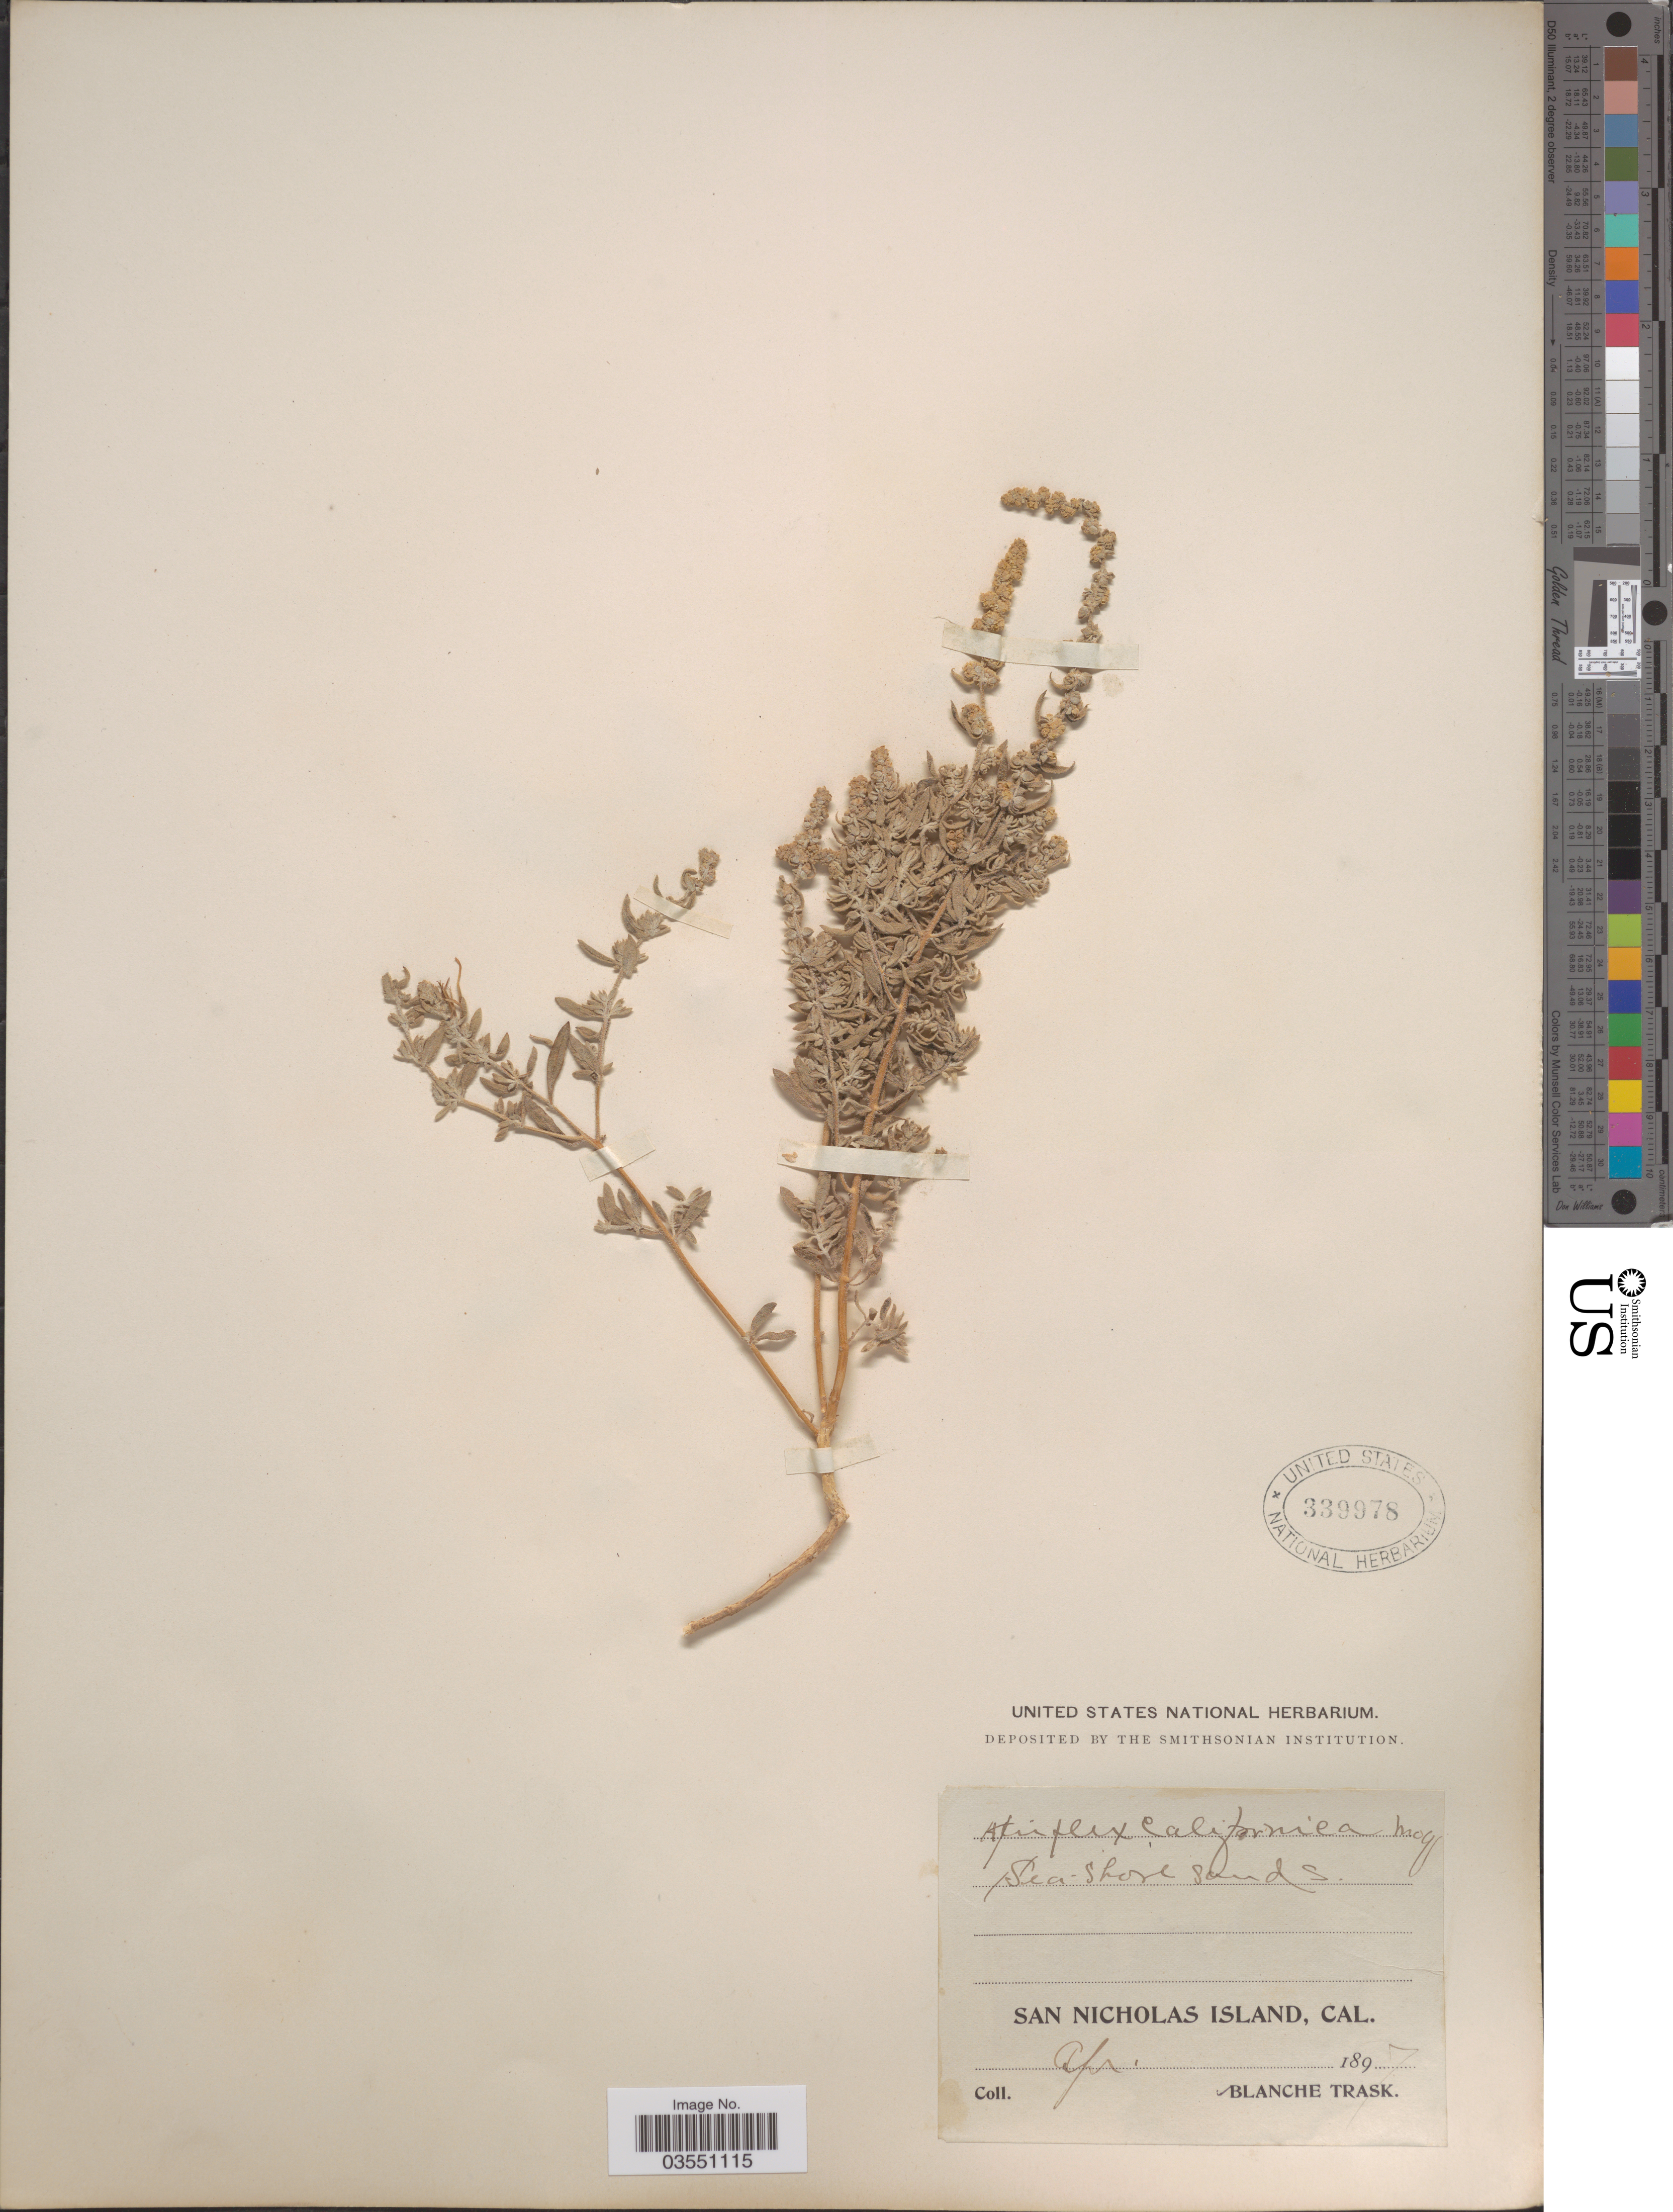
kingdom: Plantae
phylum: Tracheophyta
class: Magnoliopsida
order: Caryophyllales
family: Amaranthaceae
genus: Extriplex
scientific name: Extriplex californica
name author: (Moq.) E.H. Zacharias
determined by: Strong, Mark T., (BOT), Smithsonian Institution - National Museum of Natural History (UNITED STATES)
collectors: B. Trask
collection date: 1897-04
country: United States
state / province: California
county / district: Ventura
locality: San Nicholas Island.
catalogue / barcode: US 339978